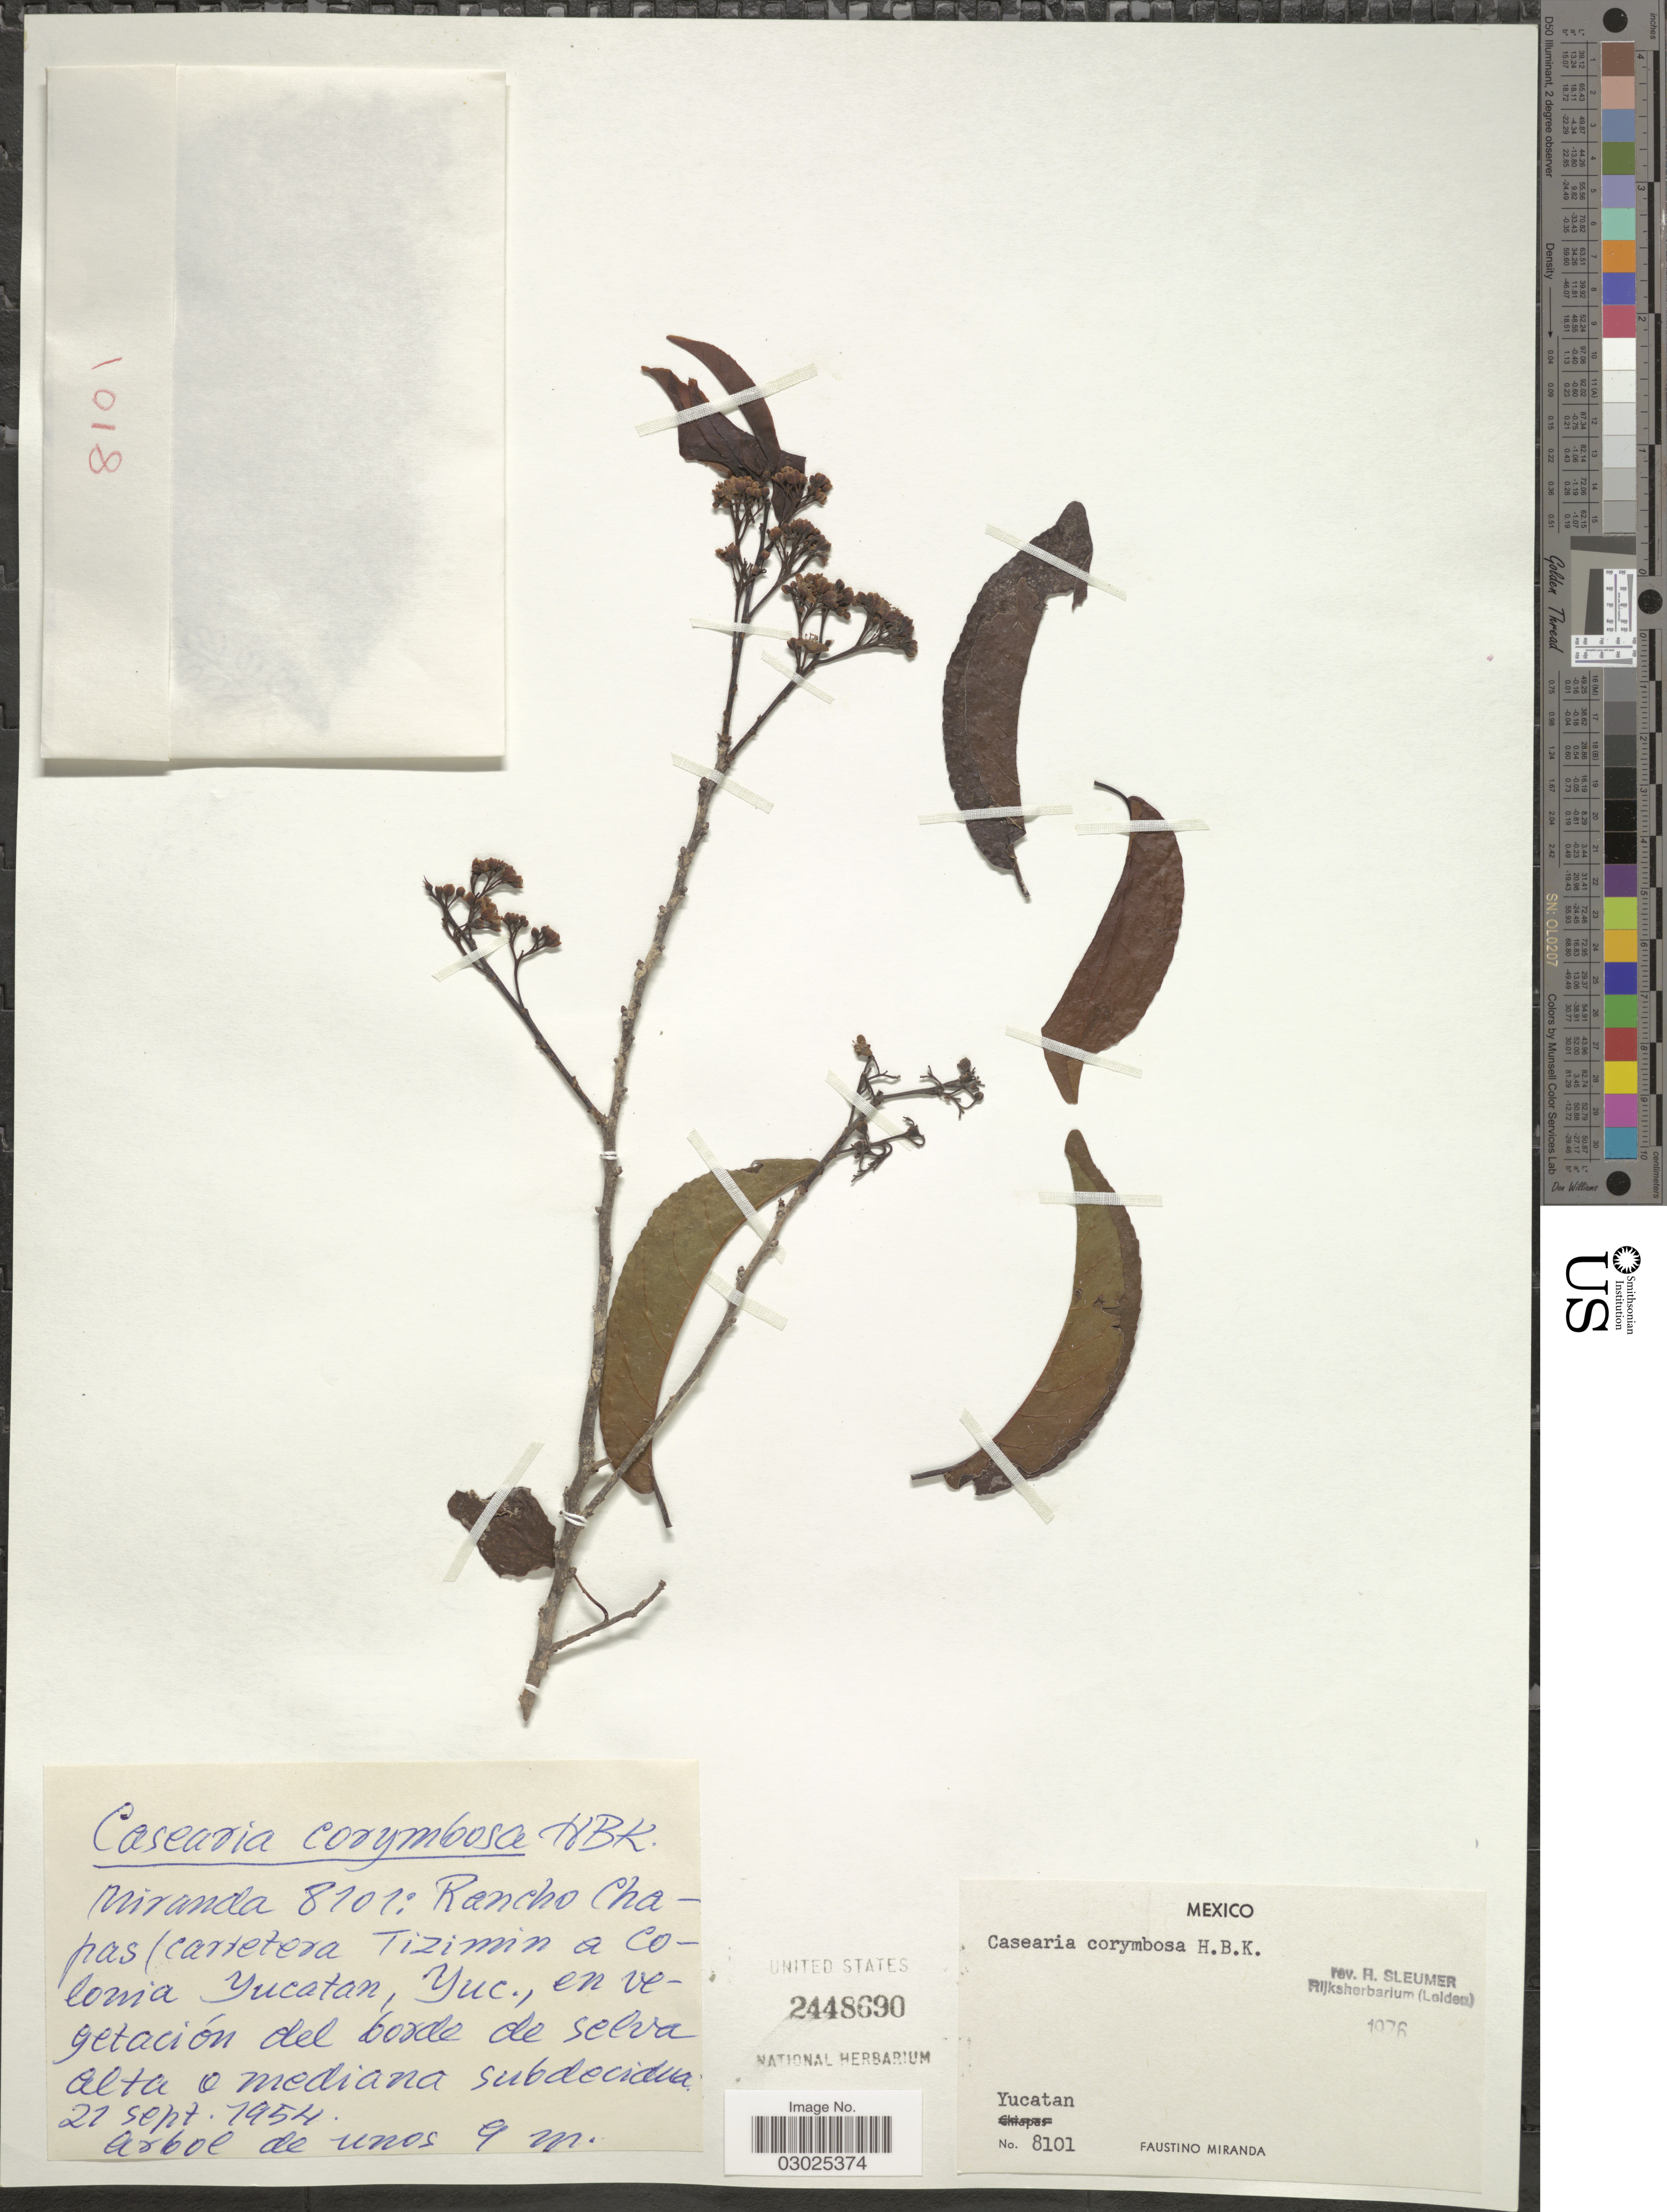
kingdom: Plantae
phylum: Tracheophyta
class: Magnoliopsida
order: Malpighiales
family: Salicaceae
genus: Casearia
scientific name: Casearia corymbosa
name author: Kunth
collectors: F. Miranda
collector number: Miranda 8101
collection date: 1954-09-21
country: Mexico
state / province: Yucatán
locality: Rancho Chapas (carretera Tizimin a Colonia Yucatan.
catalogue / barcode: US 2448690